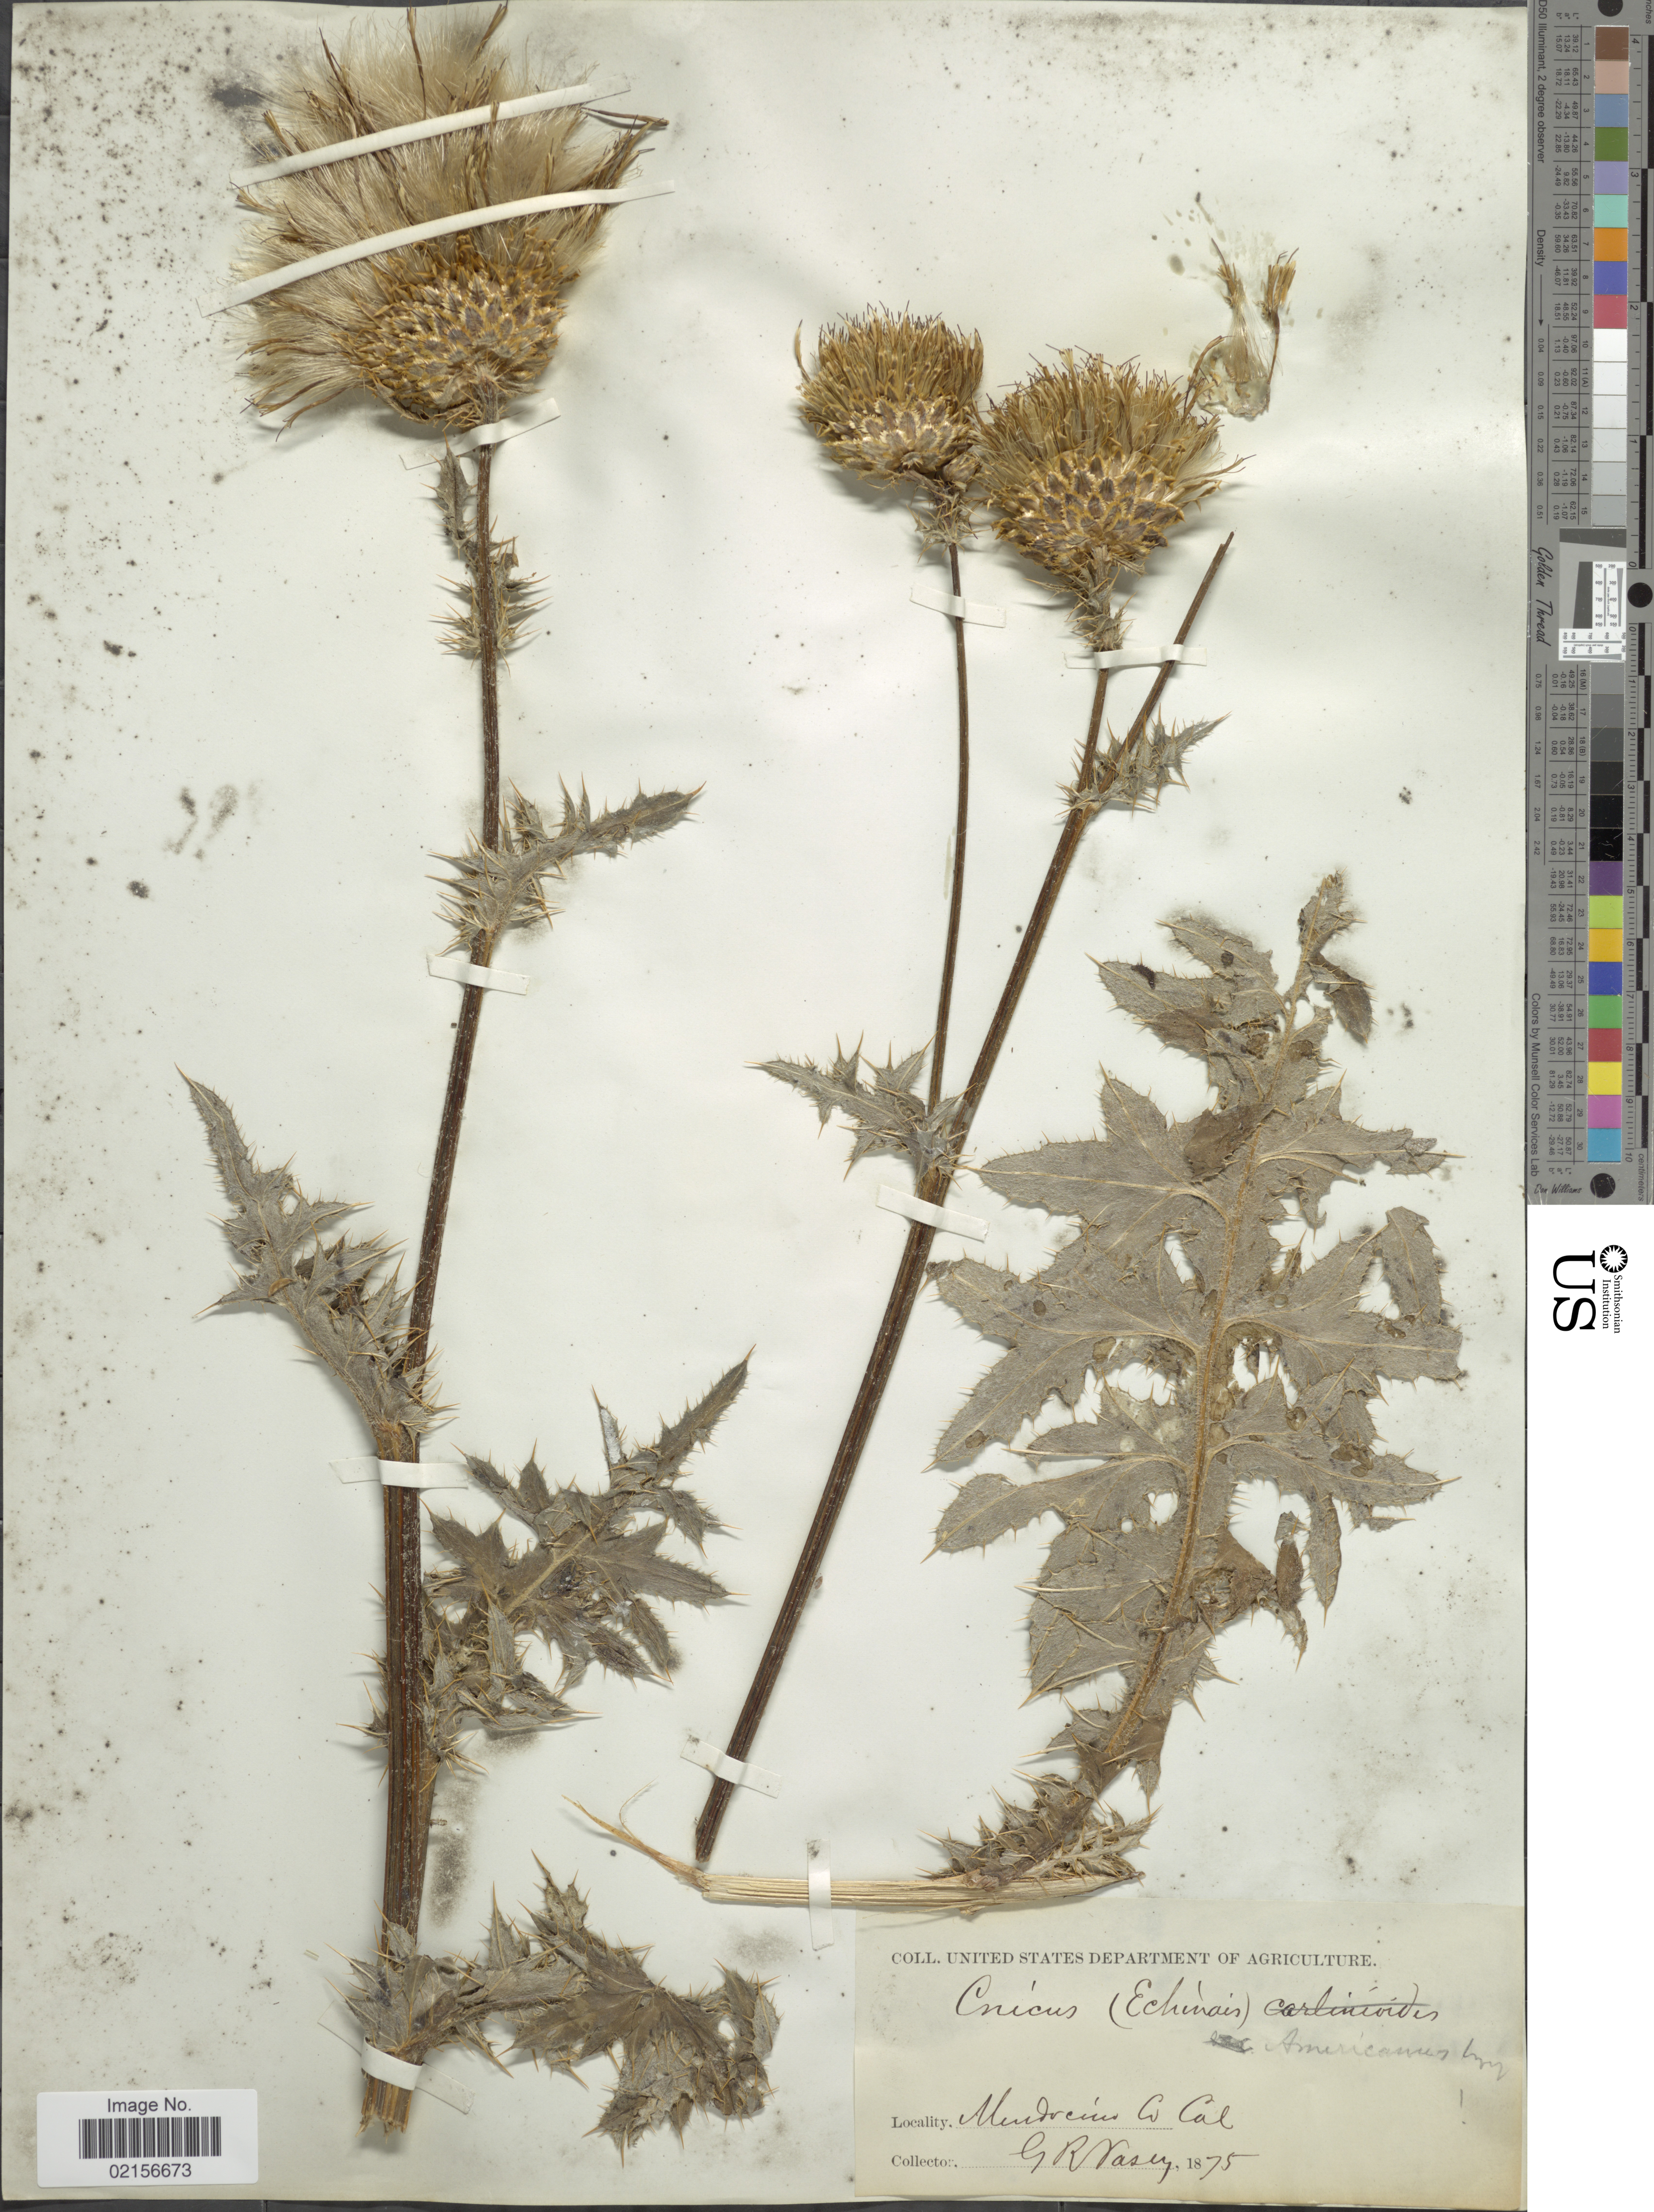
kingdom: Plantae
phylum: Tracheophyta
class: Magnoliopsida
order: Asterales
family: Asteraceae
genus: Cirsium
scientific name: Cirsium scariosum var. americanum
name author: (A. Gray) D.J. Keil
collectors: G. R. Vasey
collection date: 1875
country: Portugal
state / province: Madeira (Aut. Reg.)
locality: Mendocino Co [interpreted]